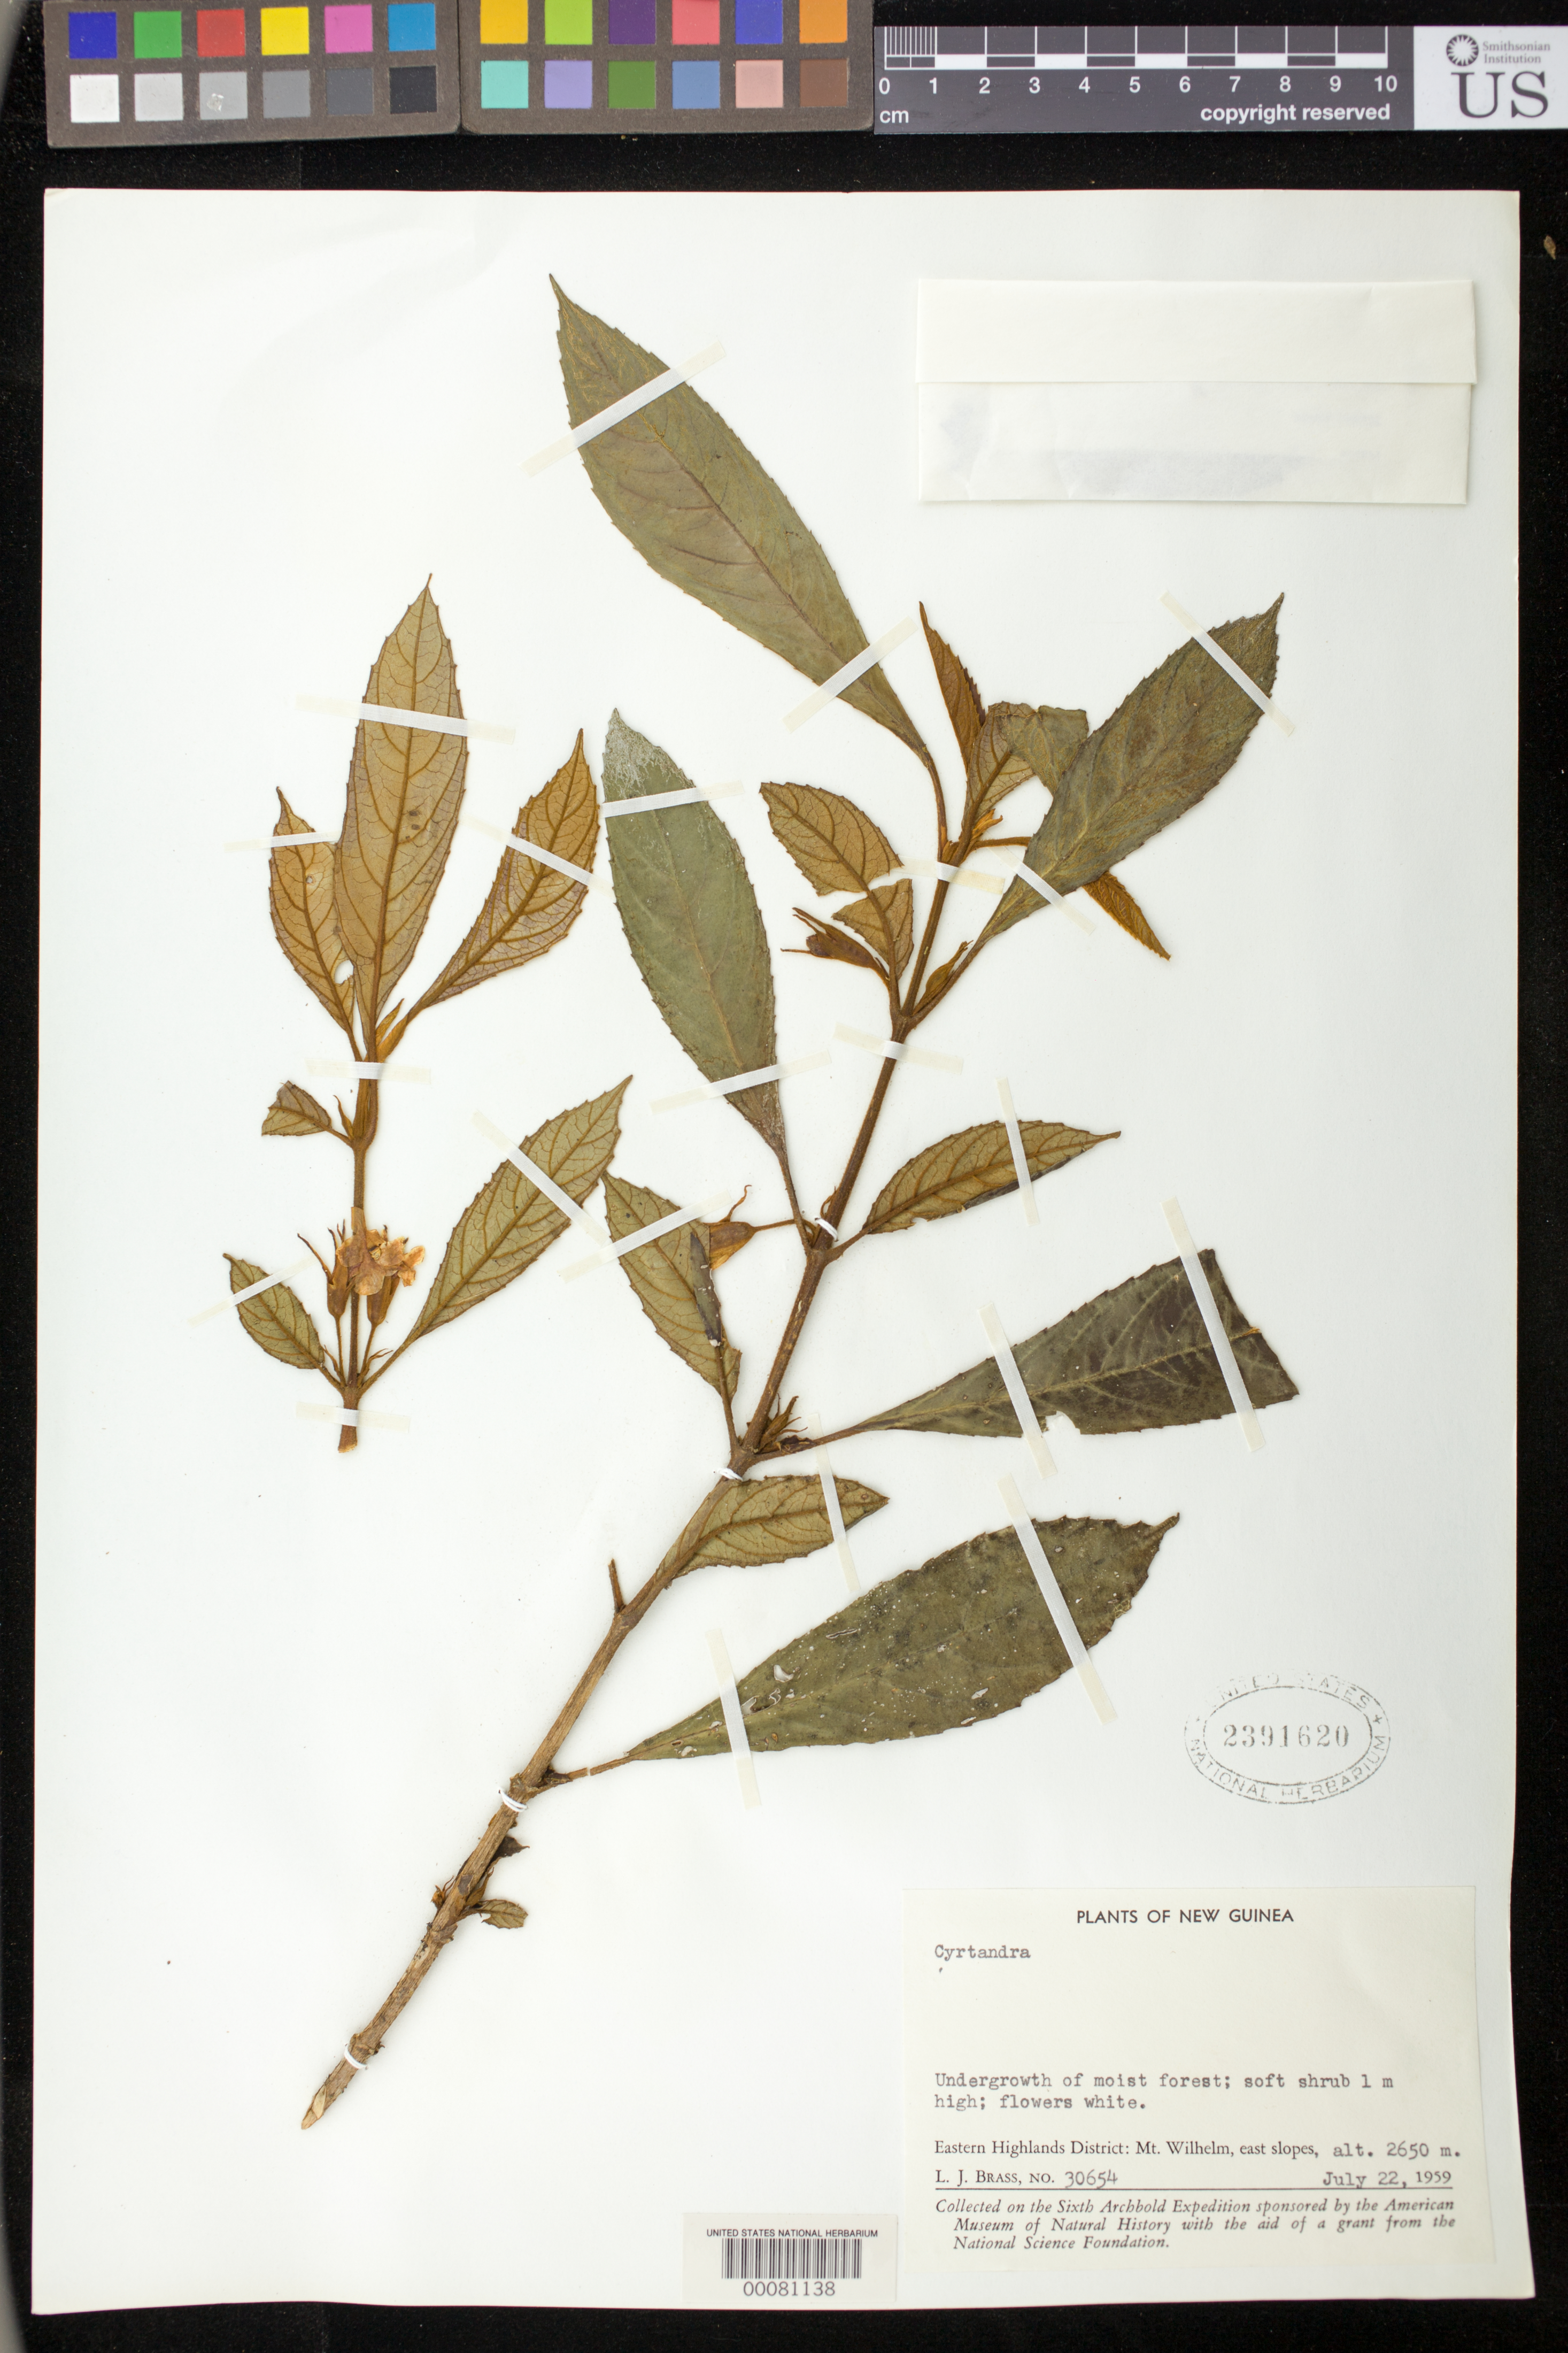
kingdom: Plantae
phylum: Tracheophyta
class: Magnoliopsida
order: Lamiales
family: Gesneriaceae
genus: Cyrtandra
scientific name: Cyrtandra sp.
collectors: L. J. Brass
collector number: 30654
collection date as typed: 22 Jul 1959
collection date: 1959-07-22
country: Papua New Guinea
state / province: Eastern Highlands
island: New Guinea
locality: Eastern highlands dist., Mt wilhelm, east slopes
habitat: Undergrowth of moist forest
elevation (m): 2650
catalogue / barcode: US 2391620